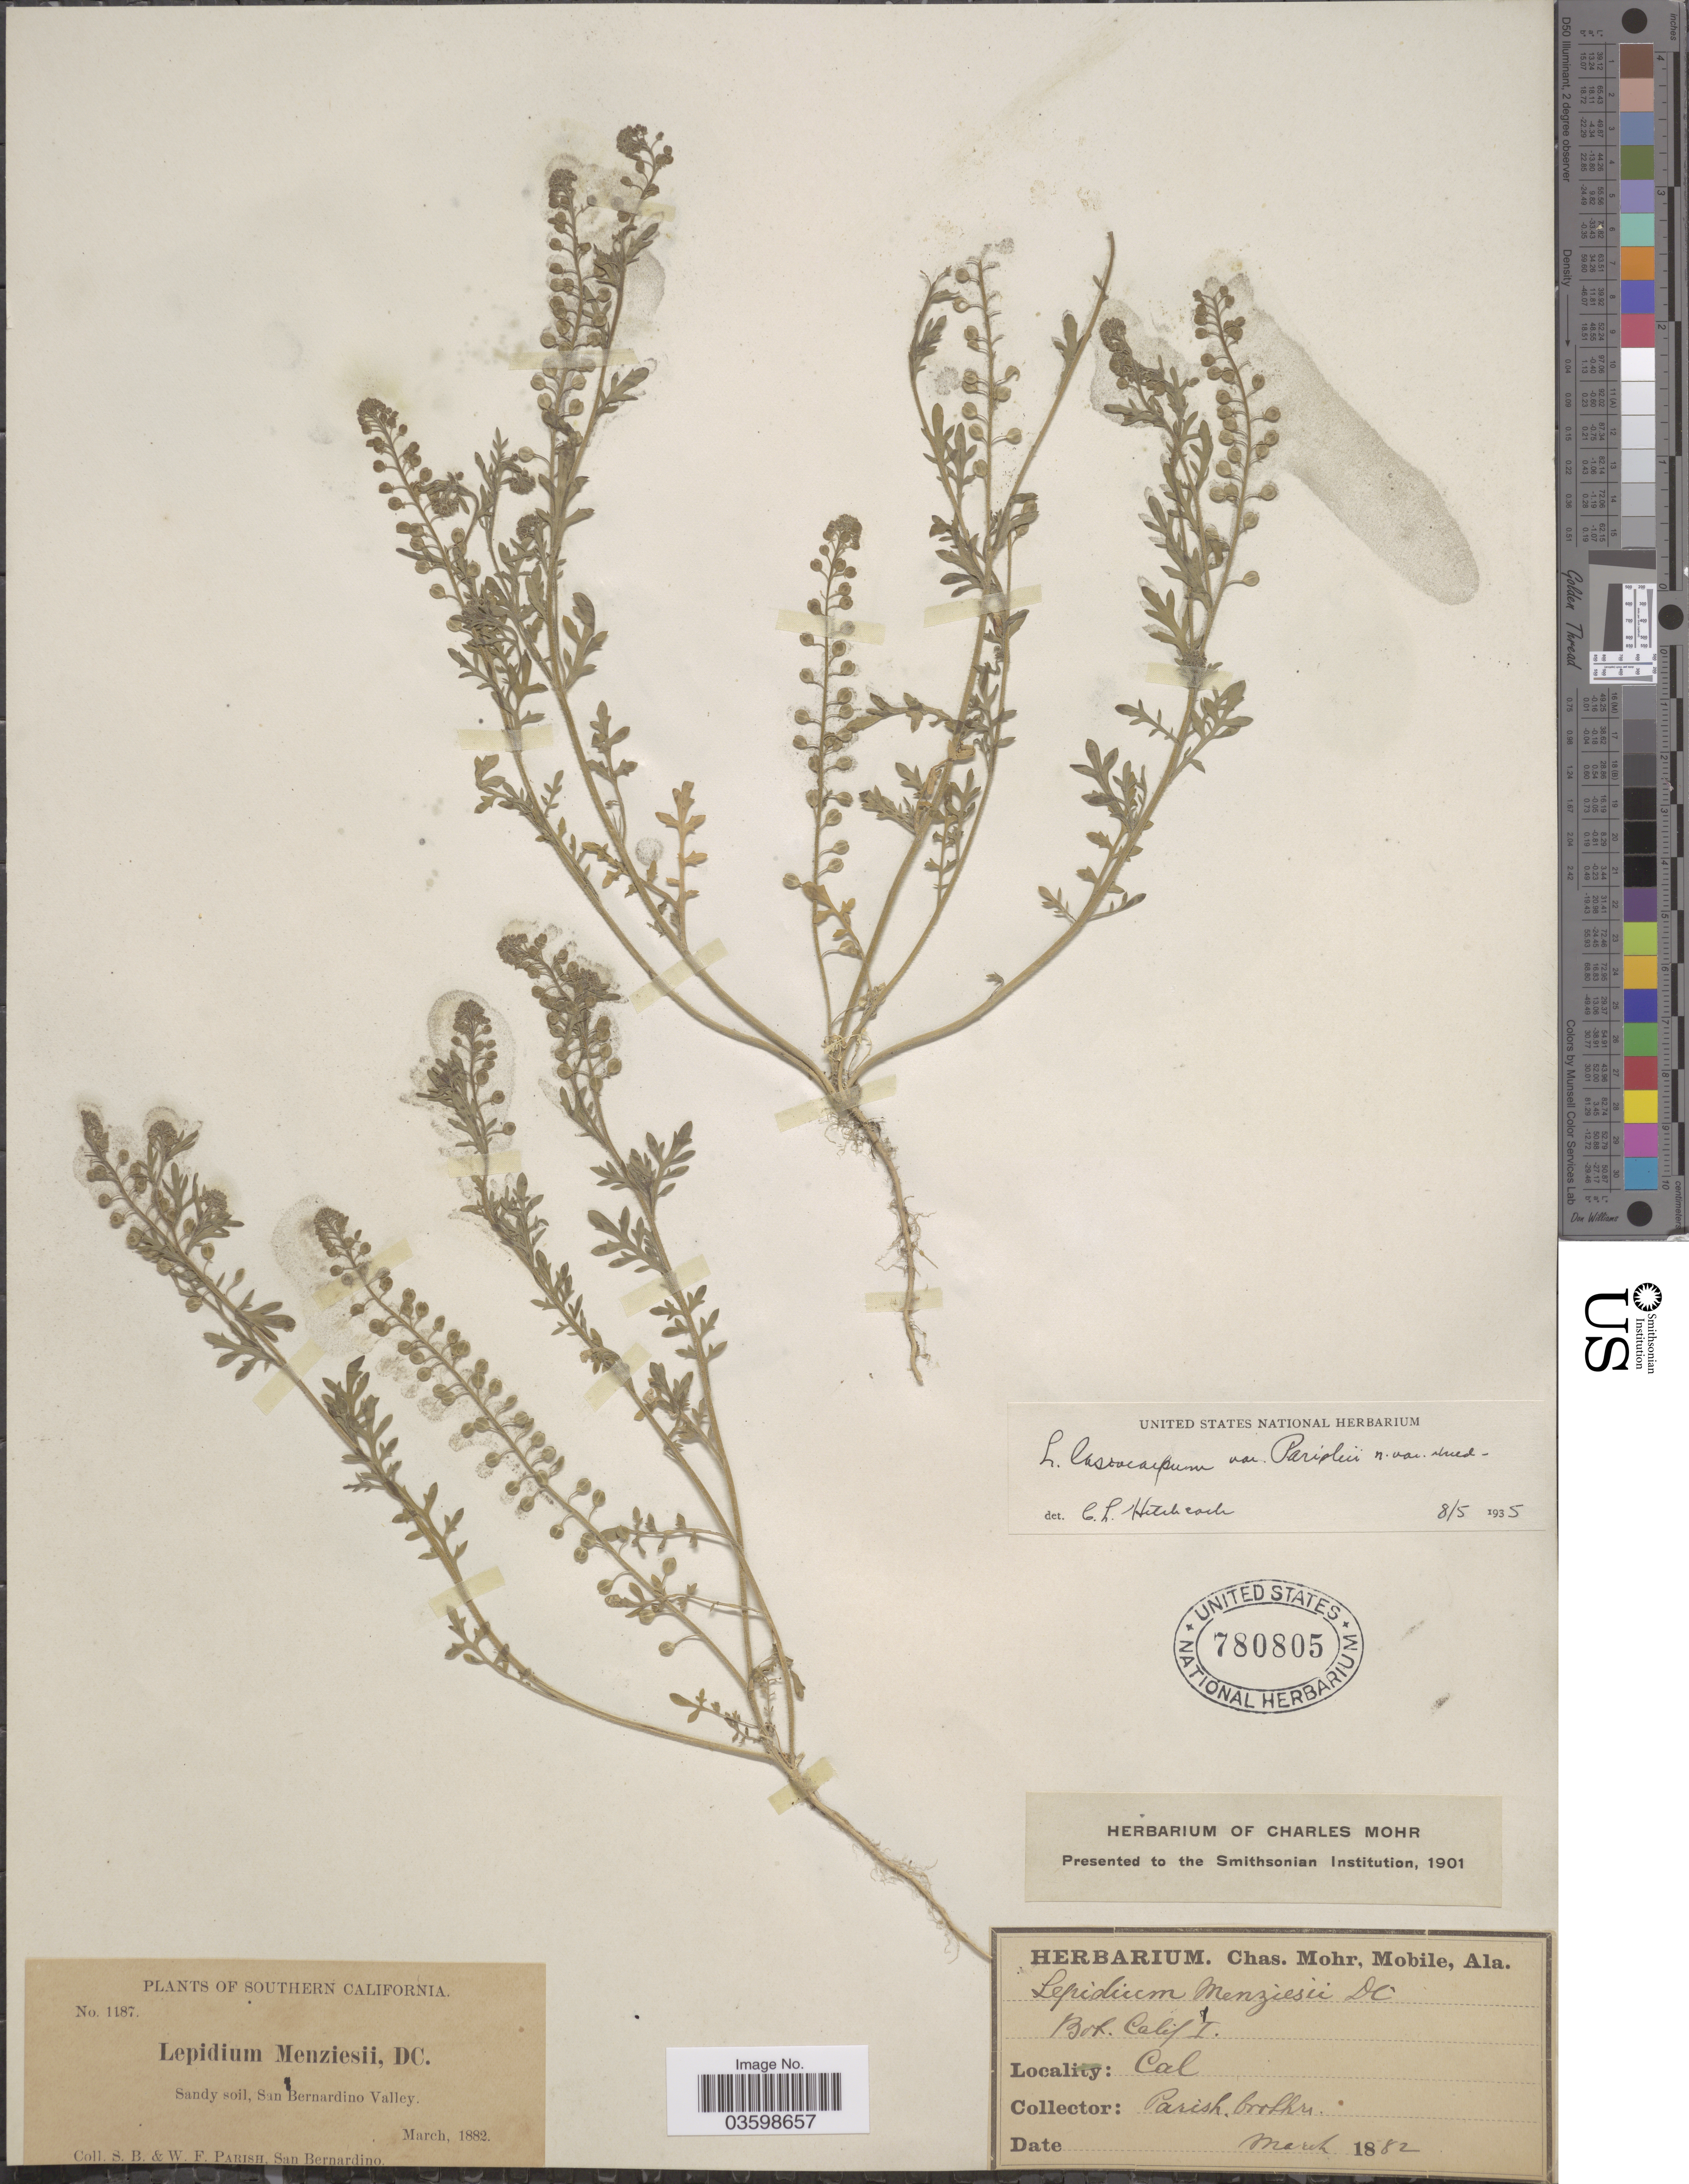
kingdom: Plantae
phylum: Tracheophyta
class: Magnoliopsida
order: Brassicales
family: Brassicaceae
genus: Lepidium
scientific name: Lepidium lasiocarpum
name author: Nutt.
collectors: S. B. Parish & W. F. Parish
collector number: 1187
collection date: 1882-03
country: United States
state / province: California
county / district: San Bernardino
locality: Southern California. San Bernardino Valley.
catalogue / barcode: US 780805